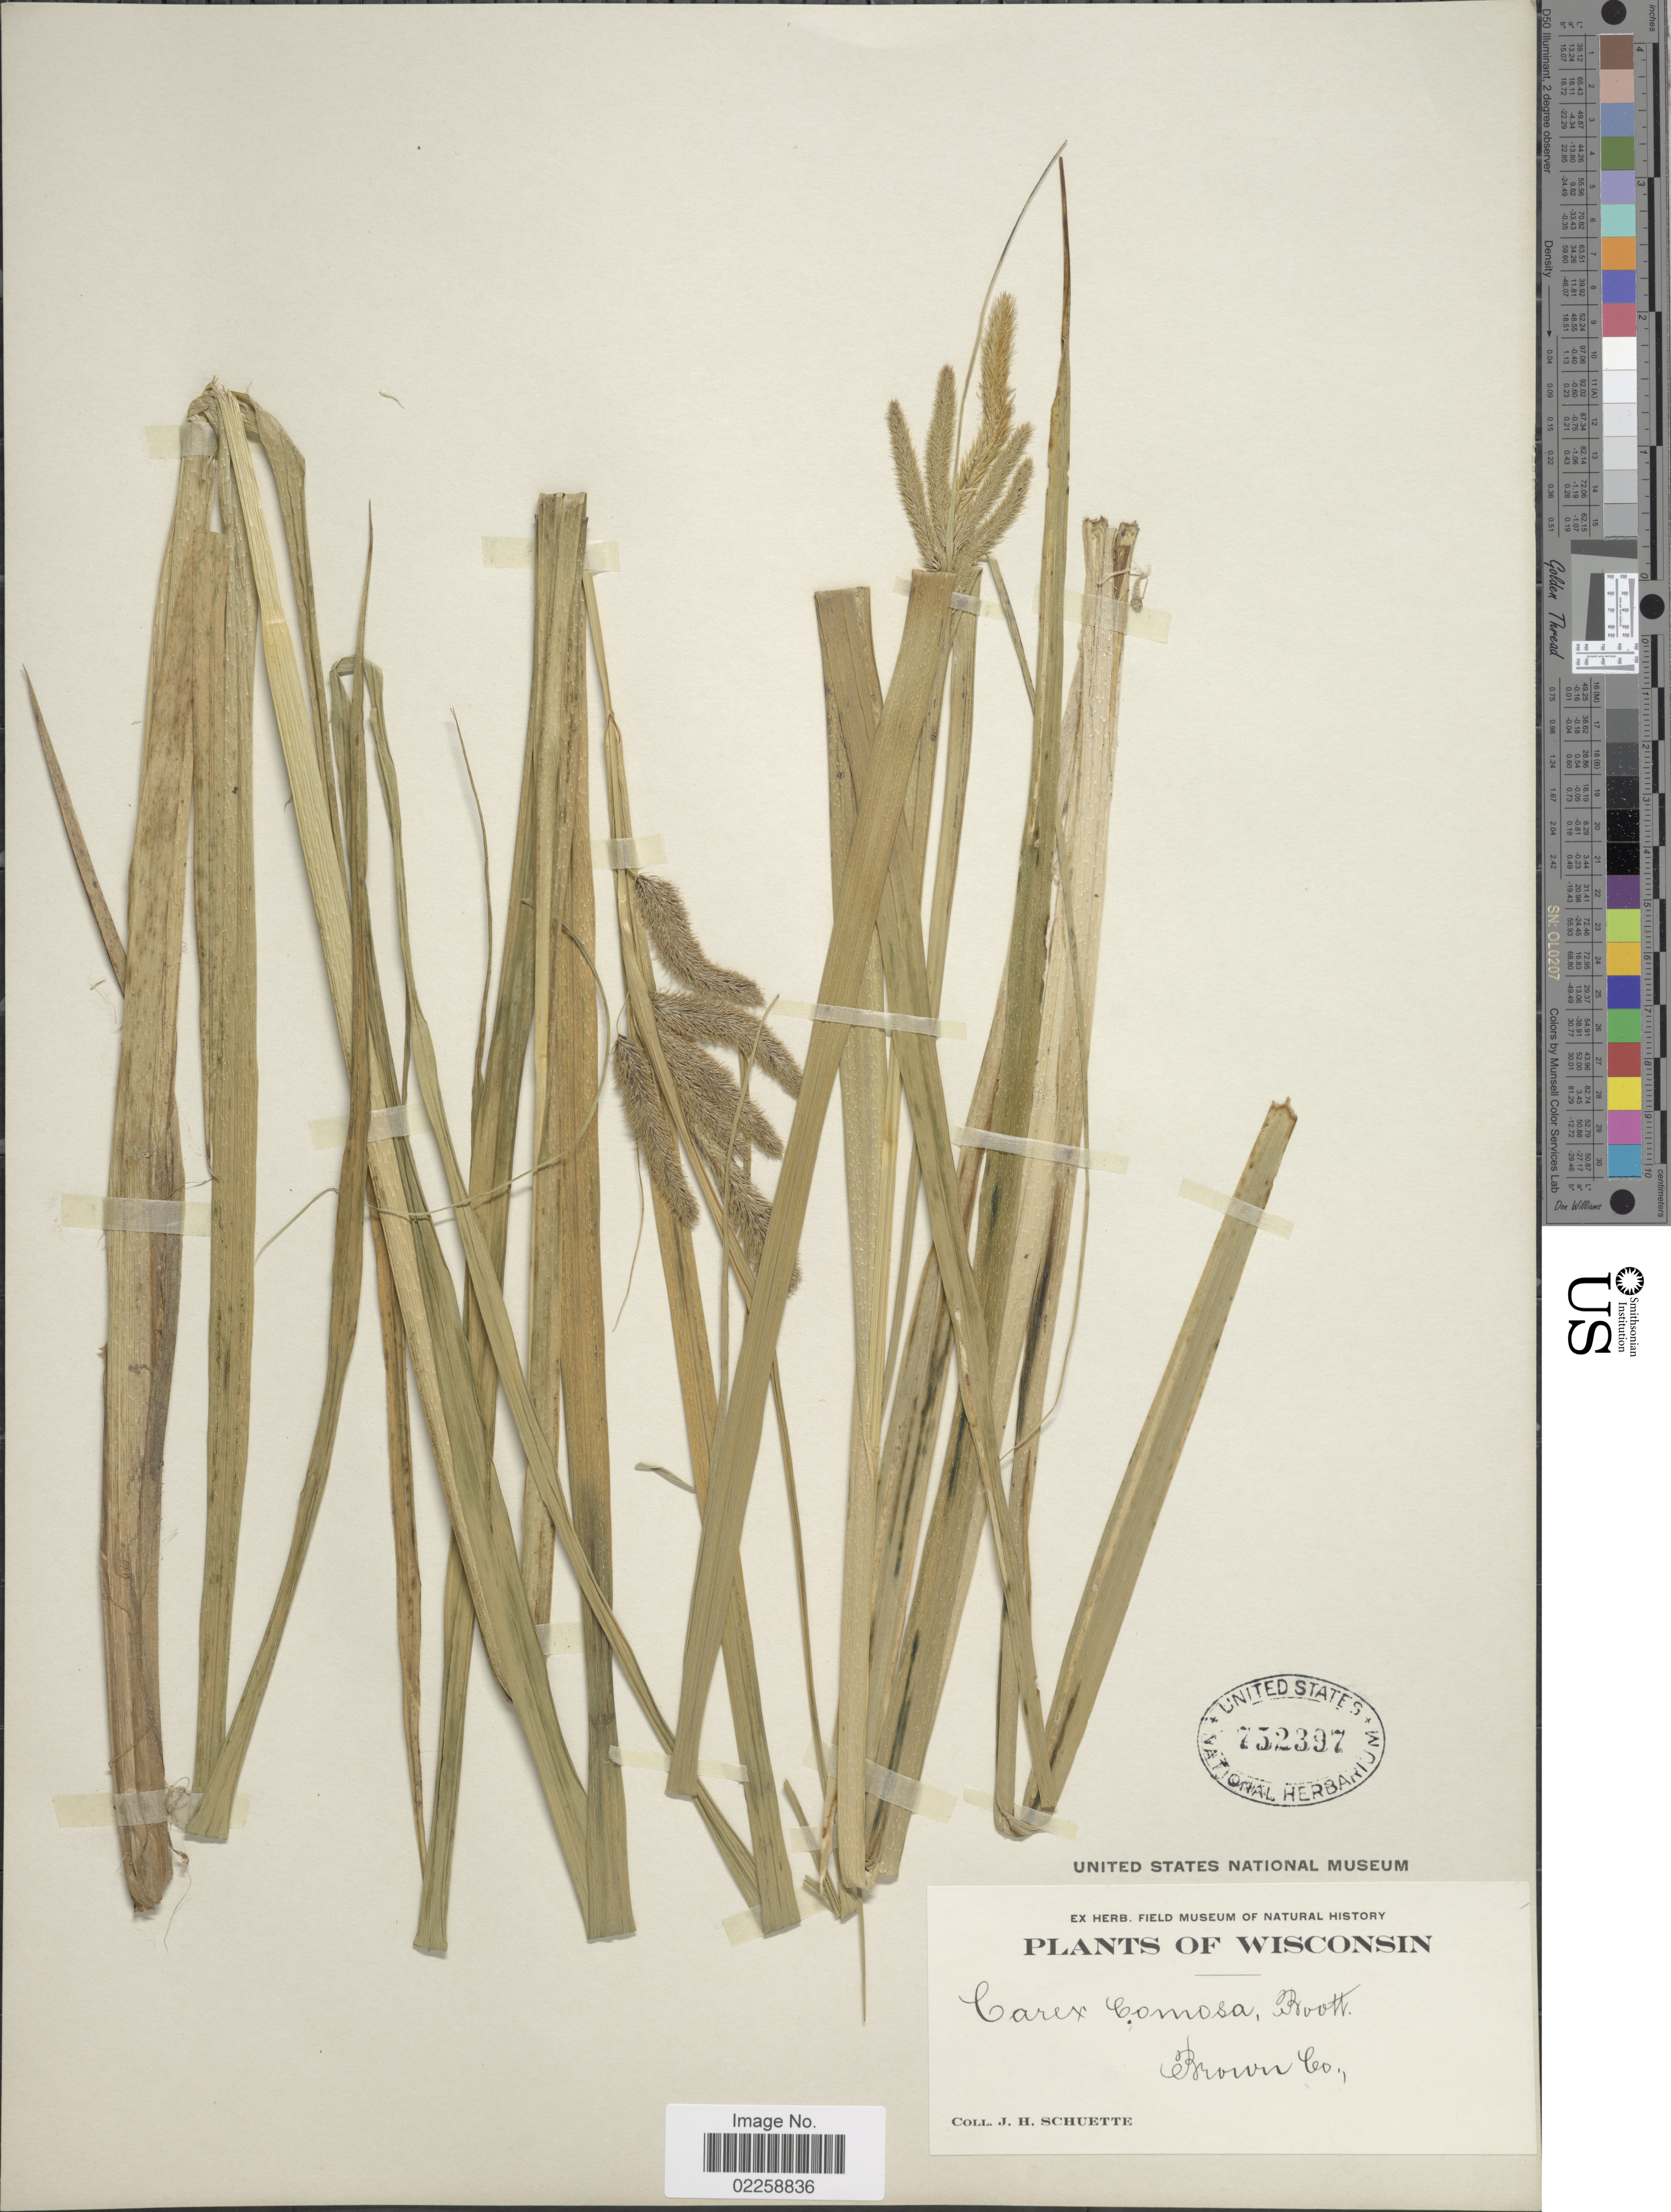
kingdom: Plantae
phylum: Tracheophyta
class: Liliopsida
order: Poales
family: Cyperaceae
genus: Carex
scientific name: Carex comosa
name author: Boott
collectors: J. H. Schuette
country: United States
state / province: Wisconsin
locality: Brown Co.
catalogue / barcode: US 752397